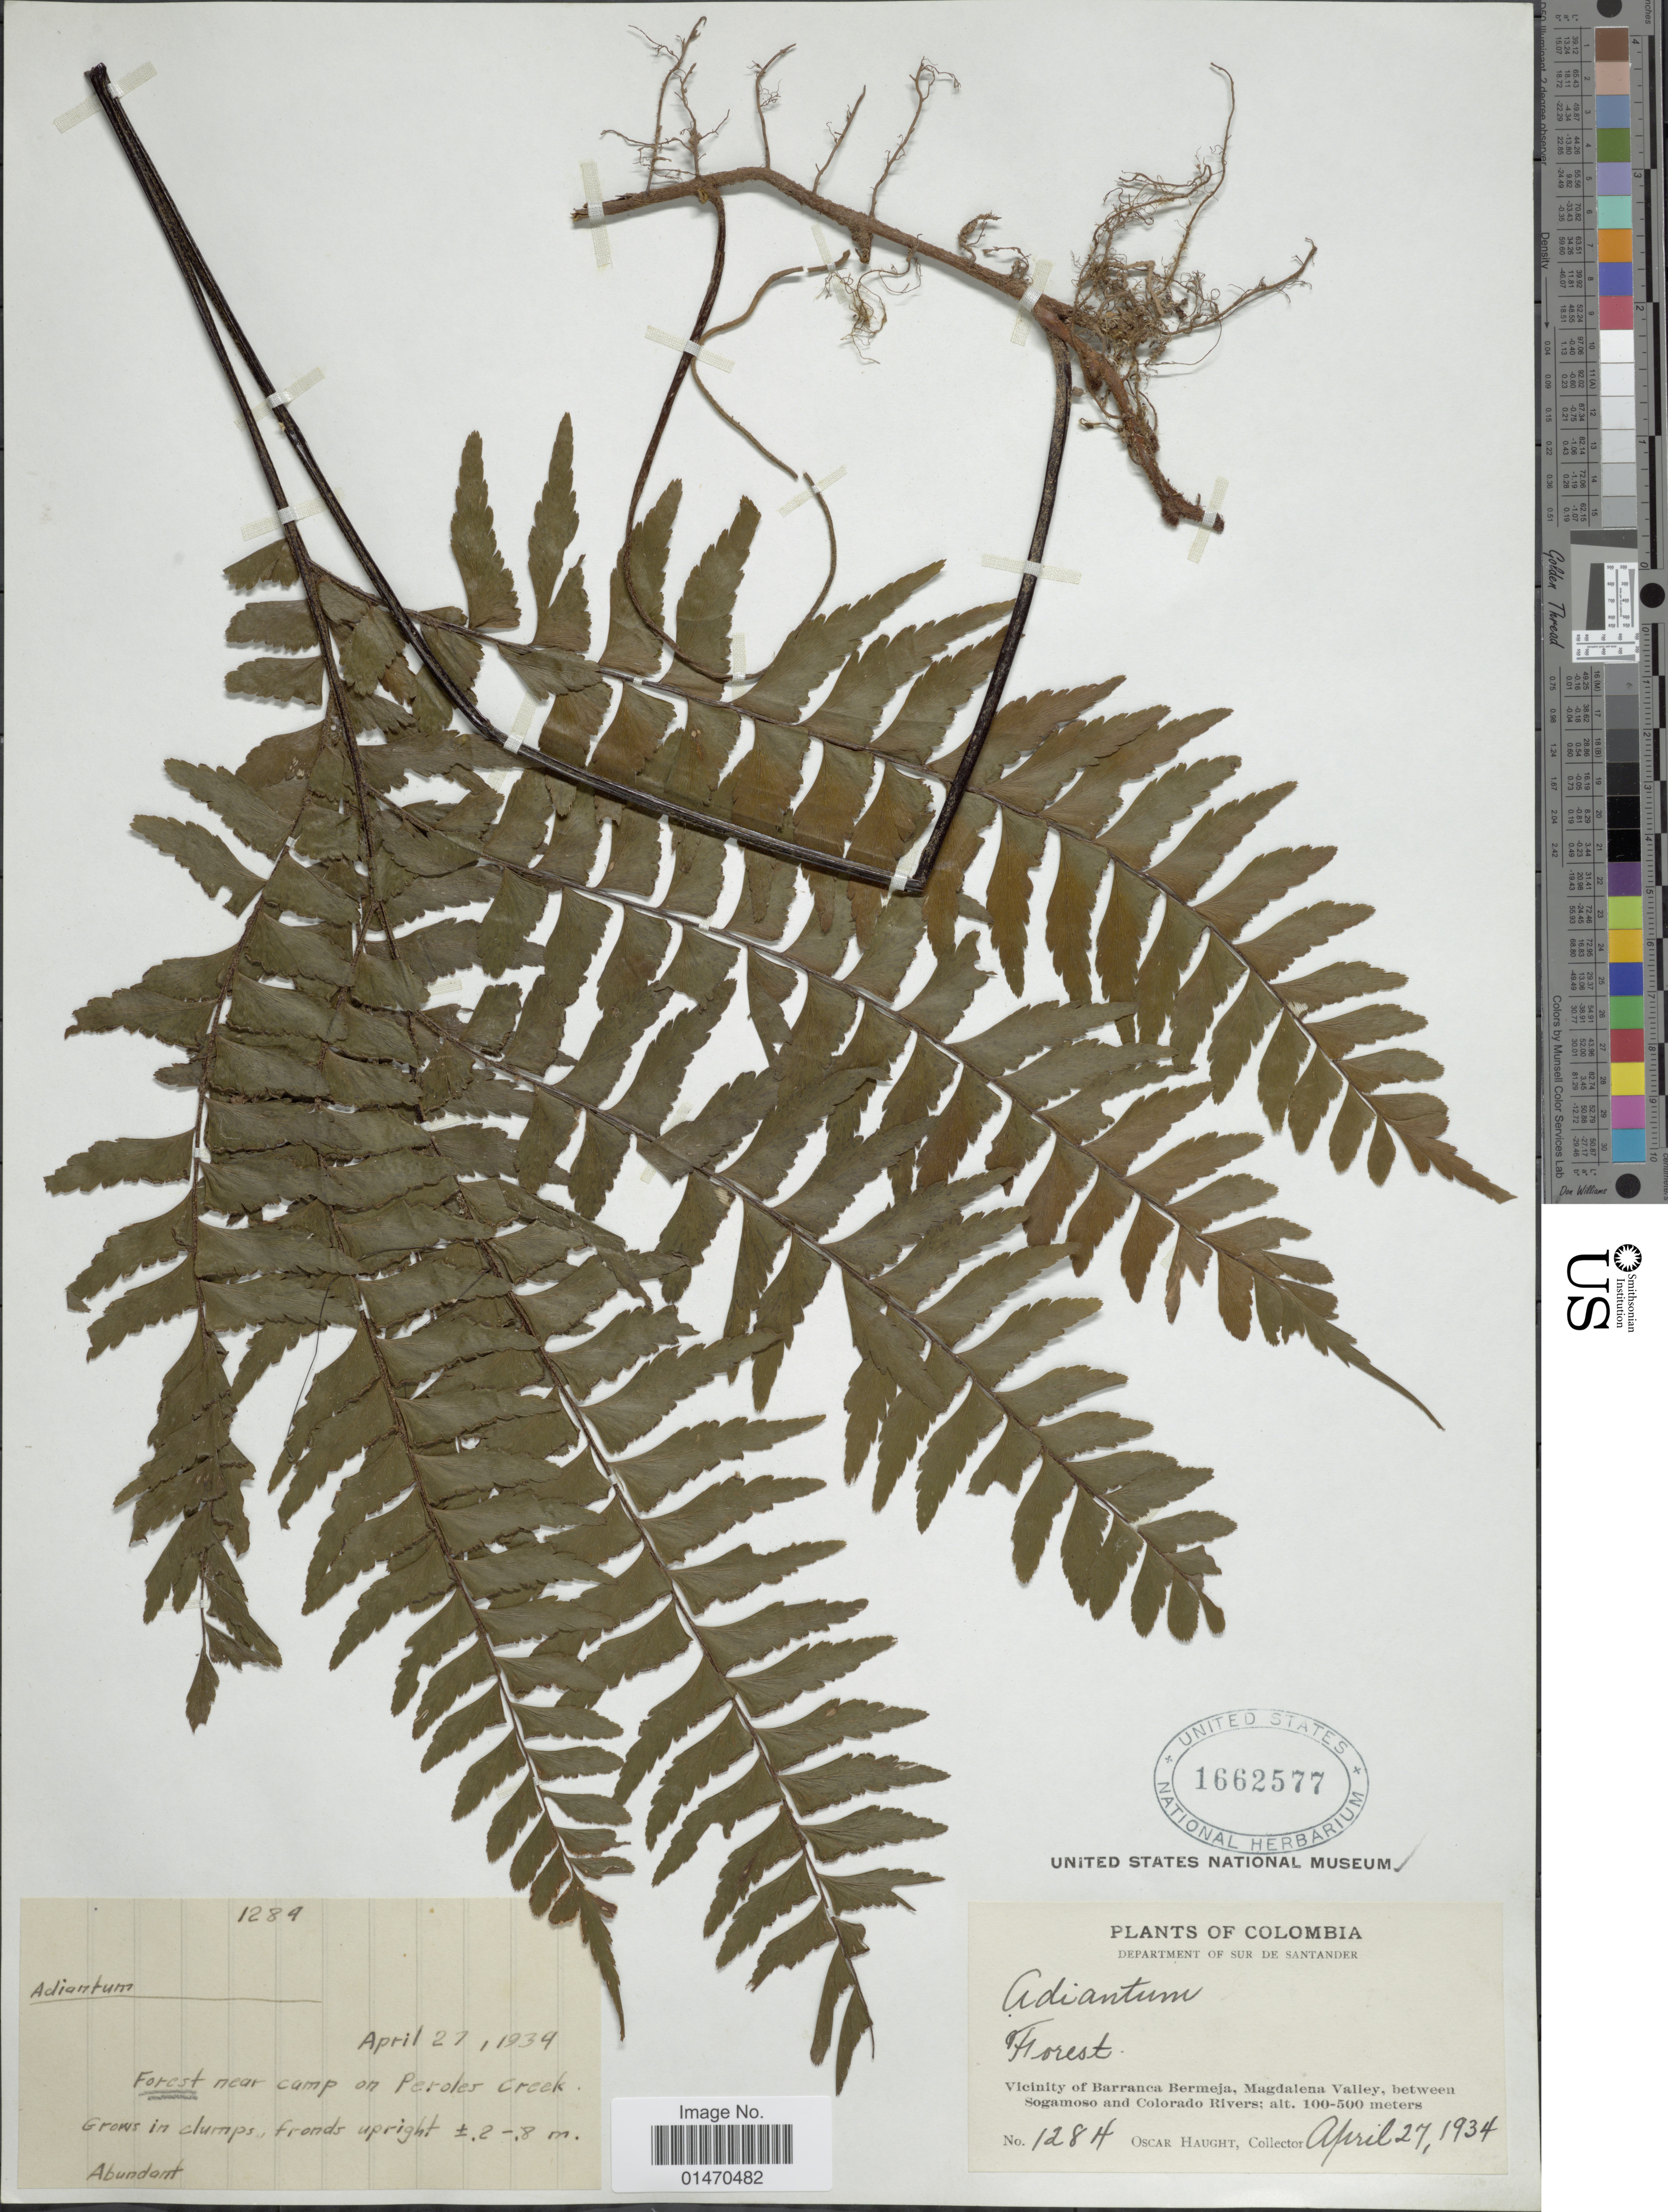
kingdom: Plantae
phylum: Tracheophyta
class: Polypodiopsida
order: Polypodiales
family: Pteridaceae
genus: Adiantum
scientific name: Adiantum latifolium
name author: Lam.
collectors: O. L. Haught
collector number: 1284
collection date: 1934-04-27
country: Colombia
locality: Department of Sur de Santander, Vicinity of Barranca Bermeja, Magdalena Valley, between Sogamoso and Colorado Rivers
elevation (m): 100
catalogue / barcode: US 1662577